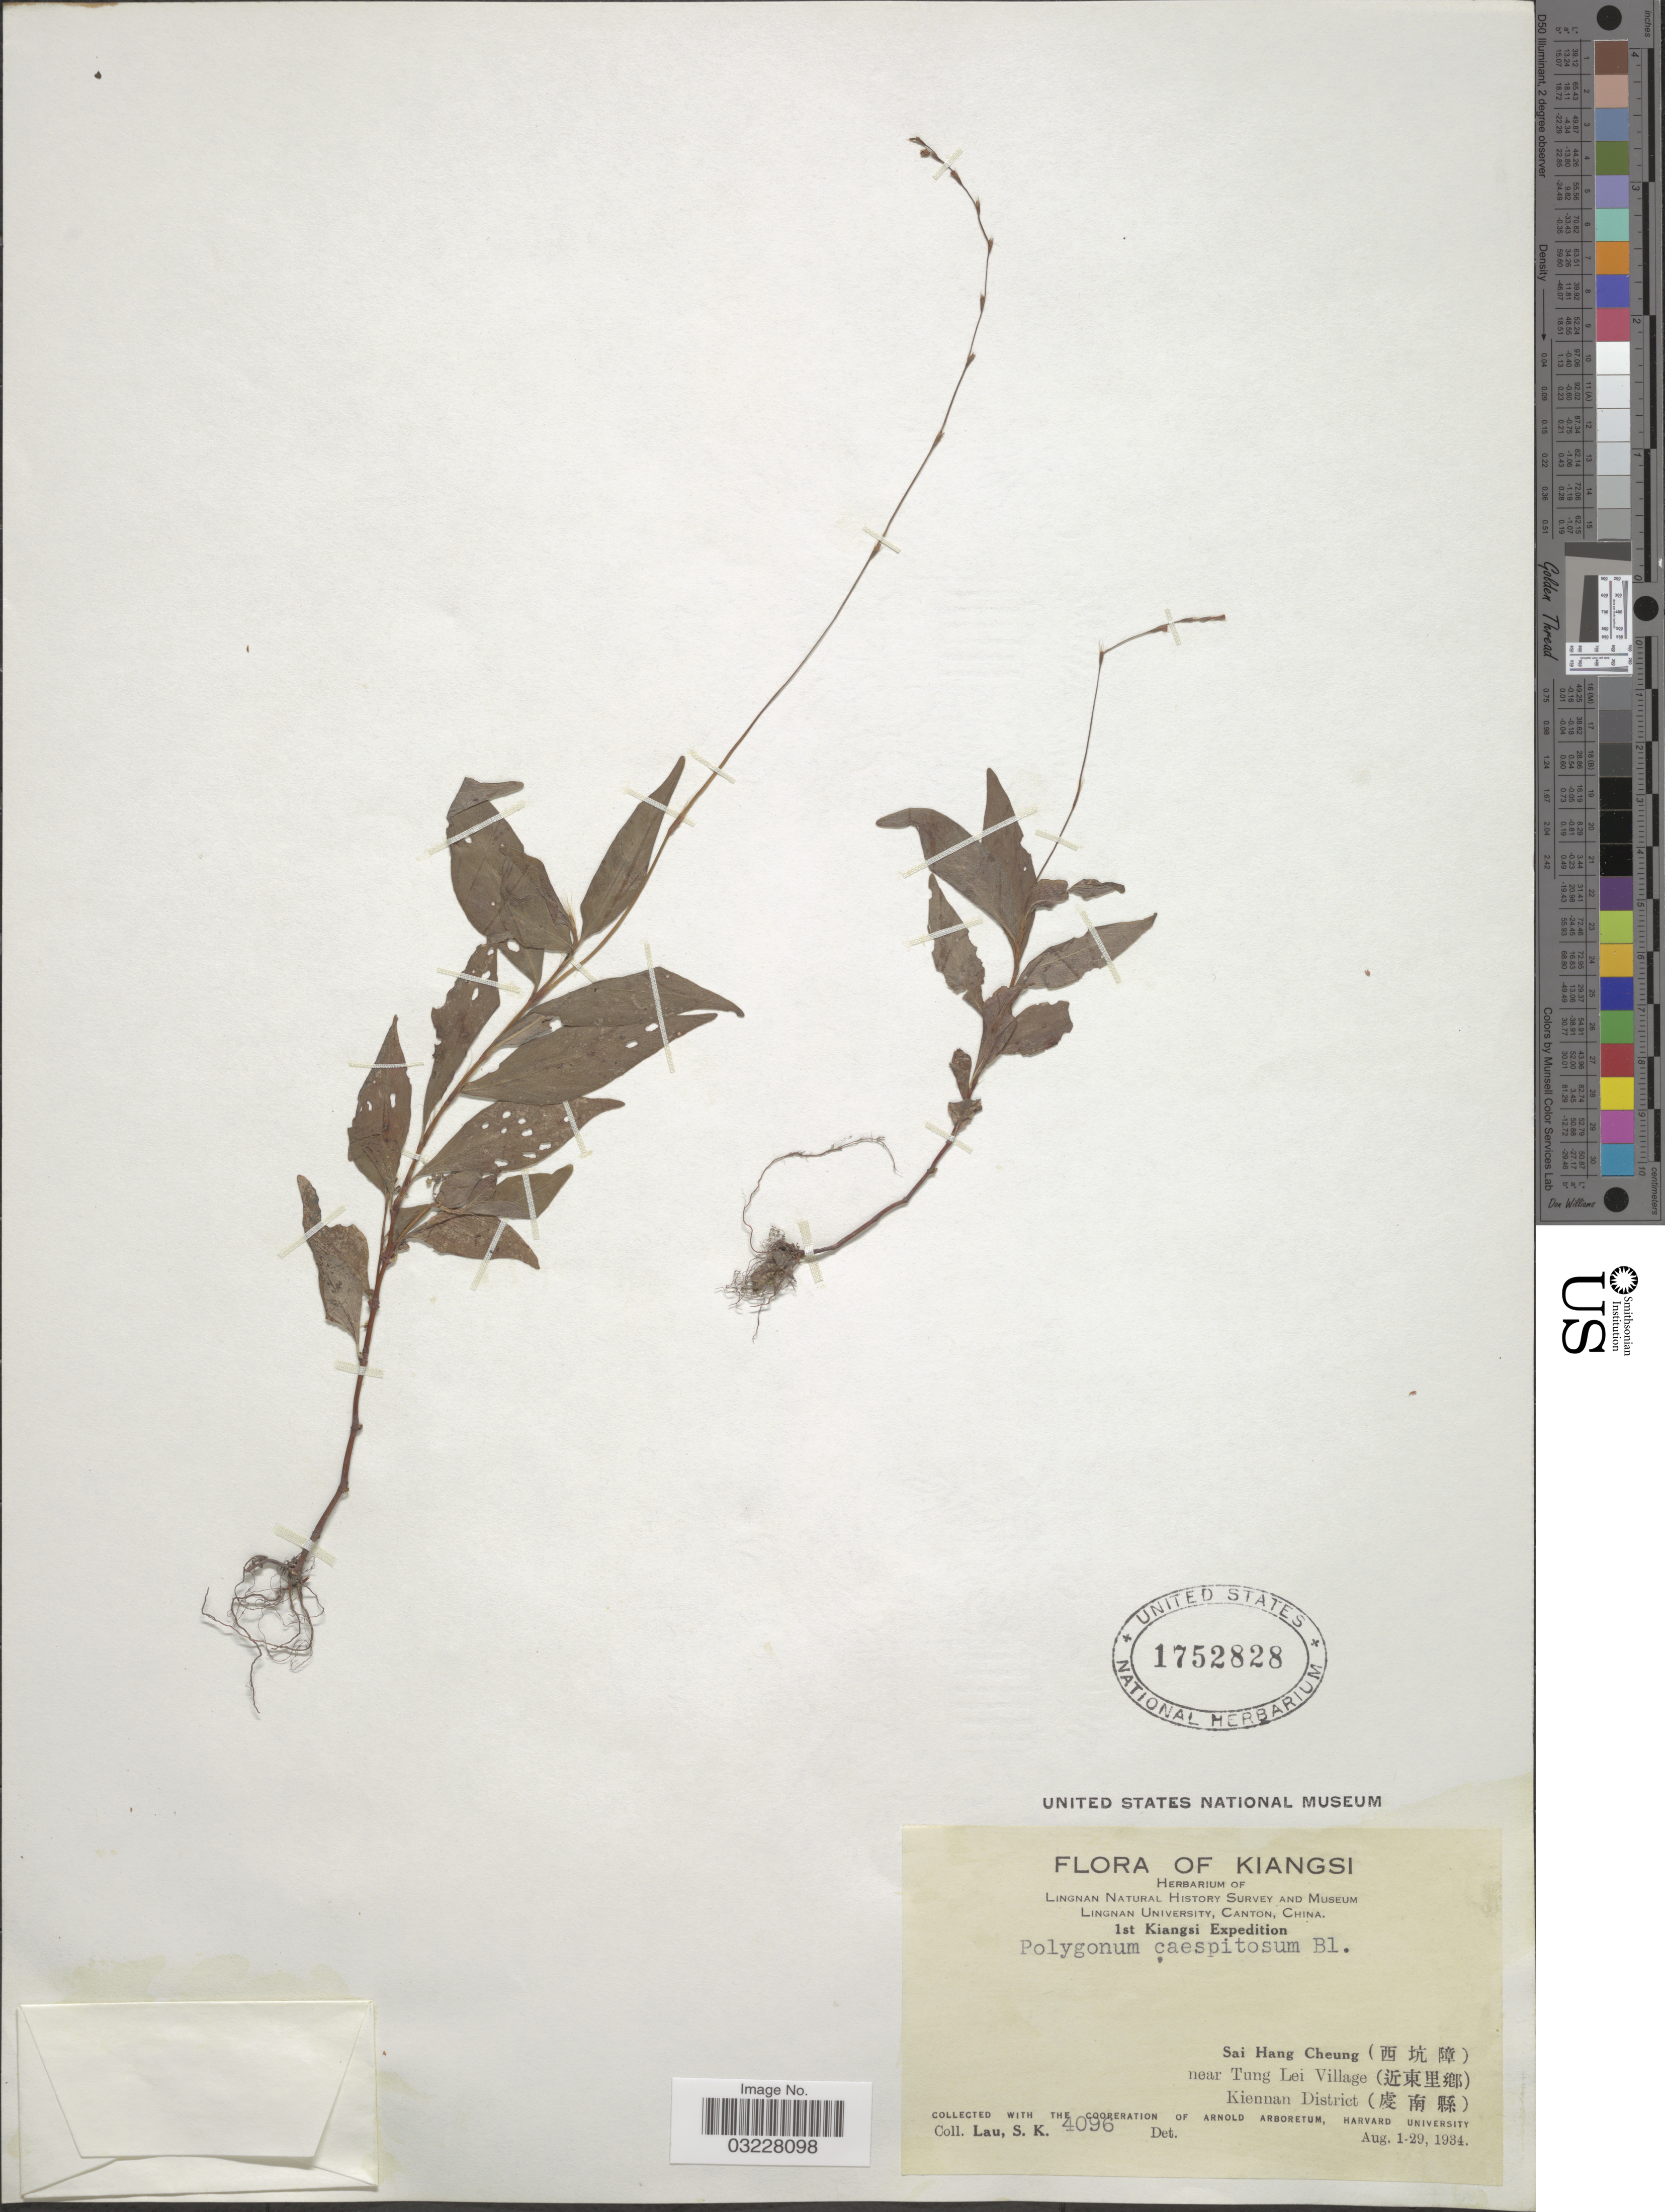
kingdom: Plantae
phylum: Tracheophyta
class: Magnoliopsida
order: Caryophyllales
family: Polygonaceae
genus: Polygonum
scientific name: Polygonum caespitosum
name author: Blume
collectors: S. K. Lau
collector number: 4096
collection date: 1934-08-01/1934-08-29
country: China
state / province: Jiangxi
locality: Kiangsi. Sai Hang Cheung (X), near Tung Lei Village (X), Kiennan District (X).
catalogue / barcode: US 1752828